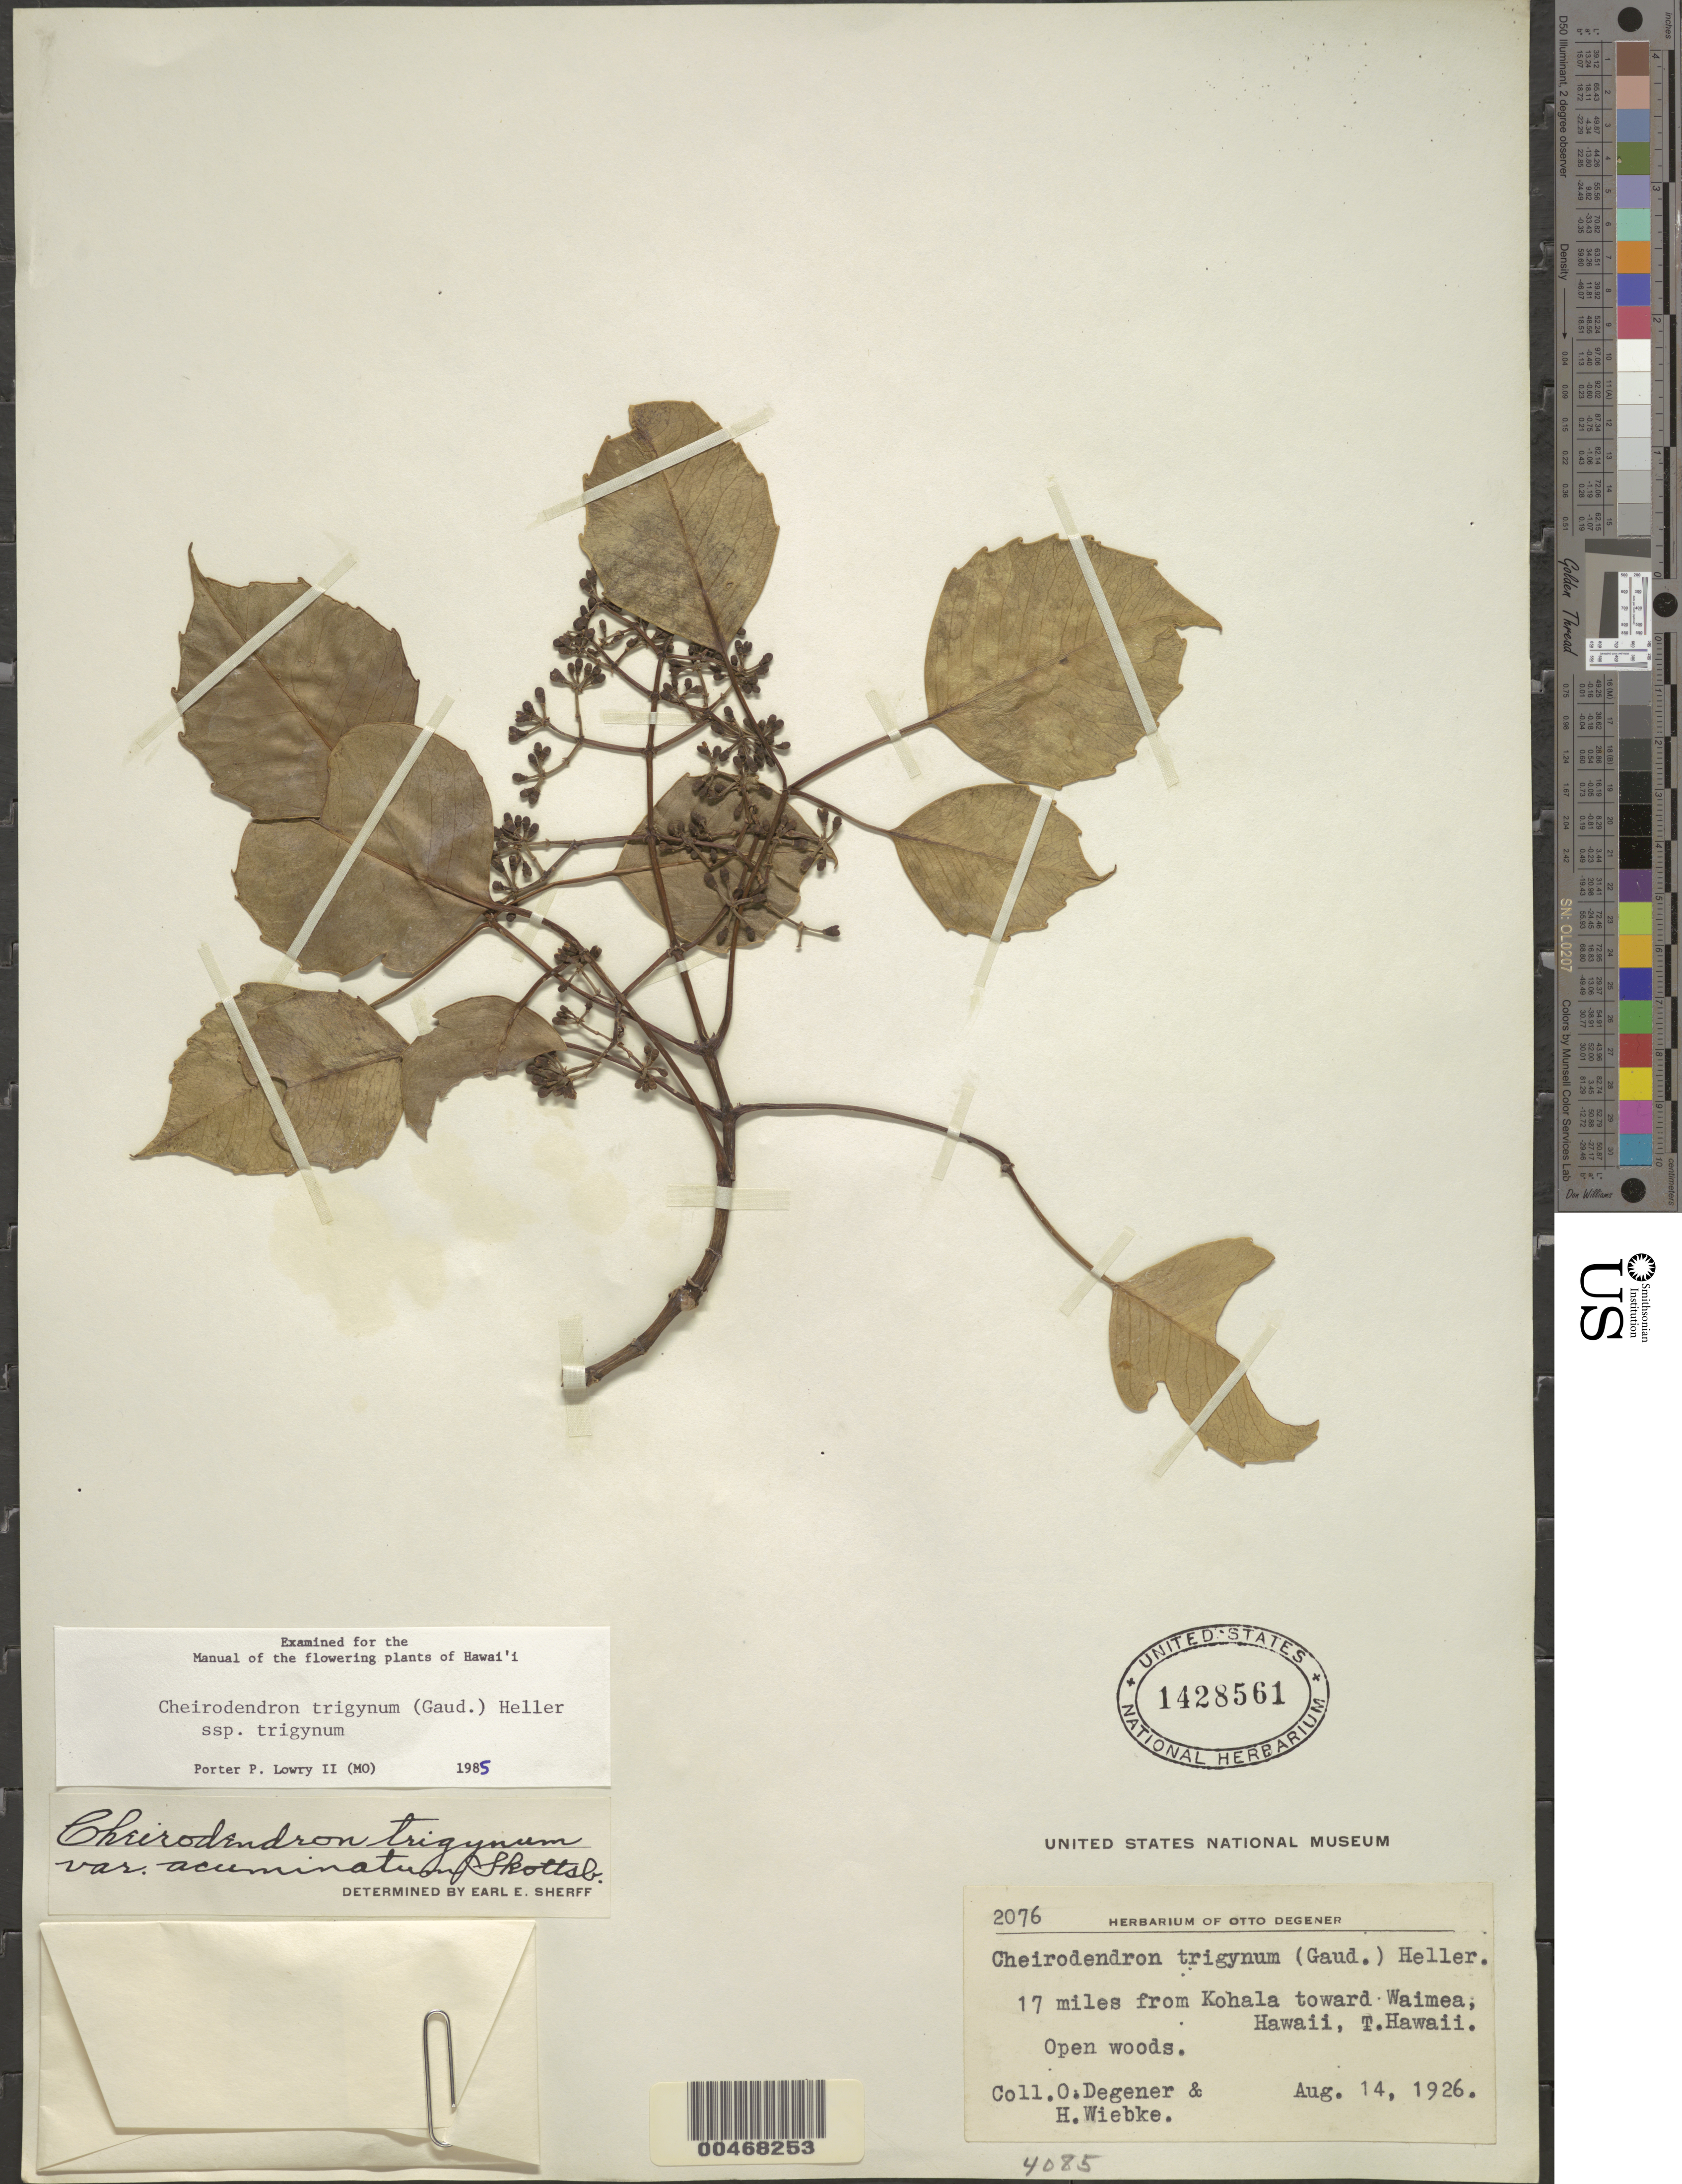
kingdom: Plantae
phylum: Tracheophyta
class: Magnoliopsida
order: Apiales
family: Araliaceae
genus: Cheirodendron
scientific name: Cheirodendron trigynum subsp. trigynum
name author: (Gaudich.) A. Heller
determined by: Lowry, P. P., (MO), Missouri Botanical Garden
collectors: O. Degener & H. Wiebke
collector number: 2076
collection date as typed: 14 Aug 1926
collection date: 1926-08-14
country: United States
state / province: Hawaii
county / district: Hawaii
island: Hawaii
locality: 17 mi from Kohala toward Waimea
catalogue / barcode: US 1428561